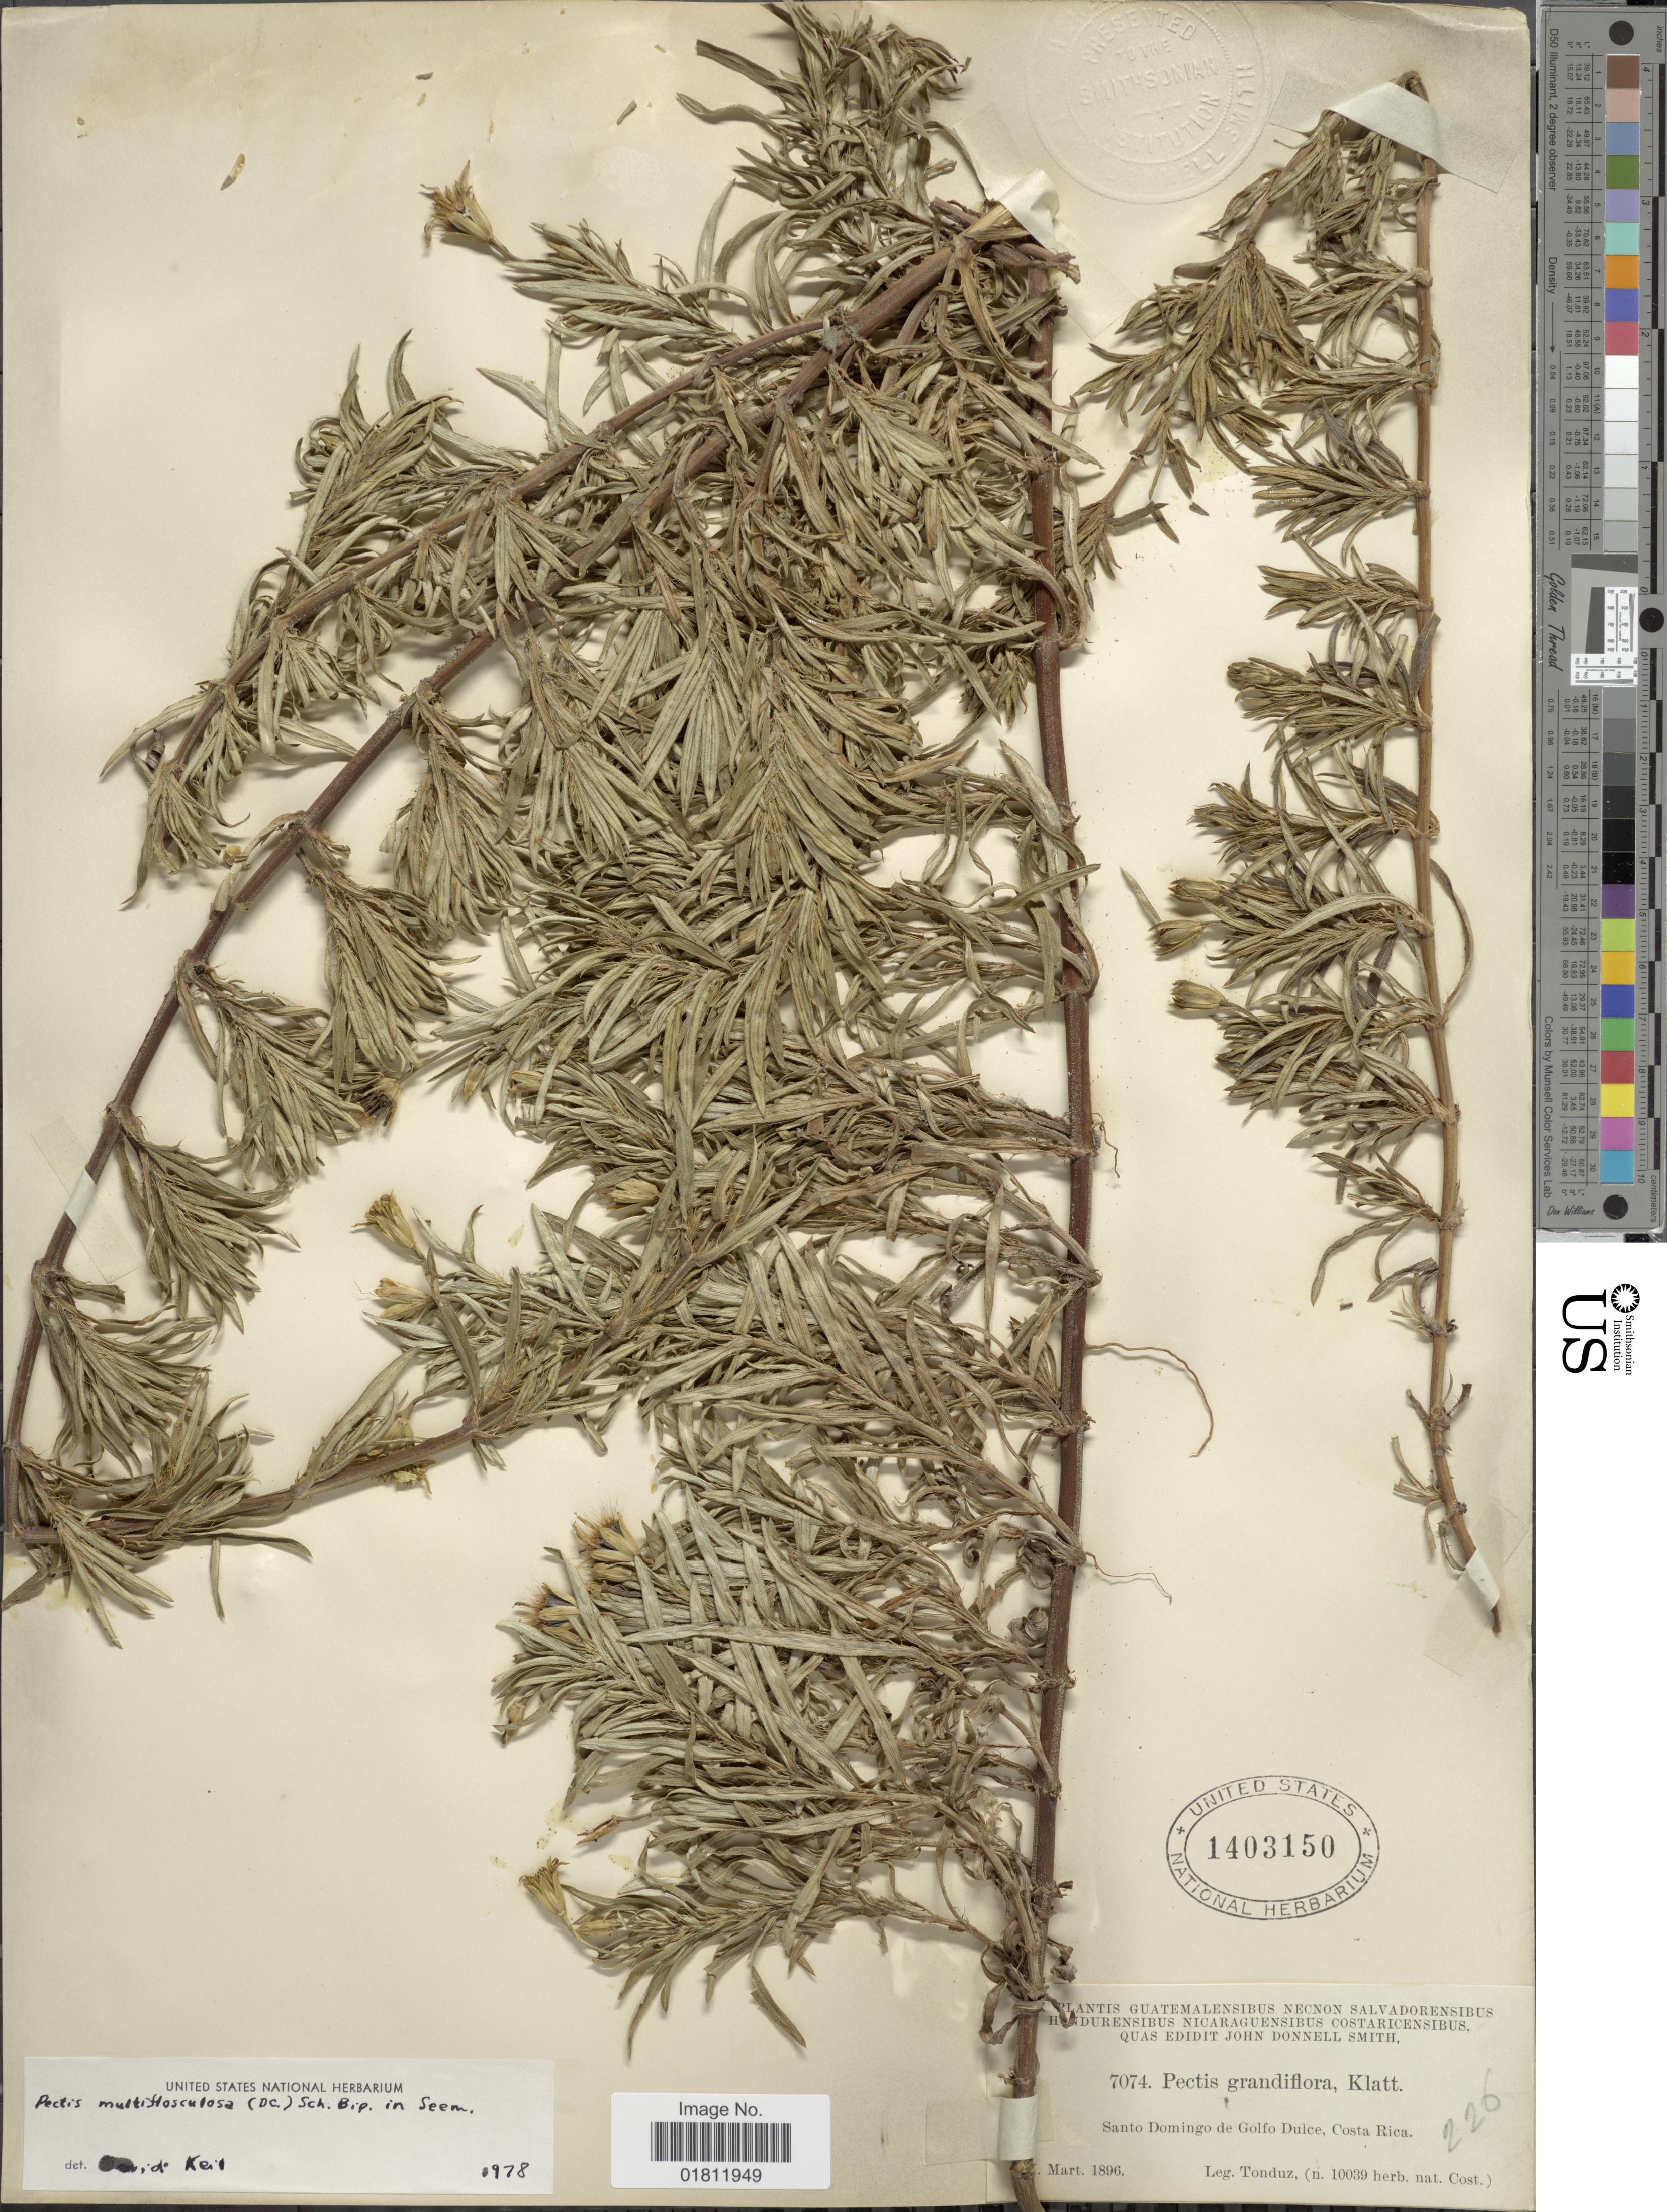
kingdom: Plantae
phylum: Tracheophyta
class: Magnoliopsida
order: Asterales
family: Asteraceae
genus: Pectis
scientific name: Pectis multiflosculosa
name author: (DC.) Sch. Bip.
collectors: A. Tonduz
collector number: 7074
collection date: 1896-03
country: Costa Rica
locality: Santo Domingo de Golfo Dulce, Costa Rica.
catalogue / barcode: US 1403150